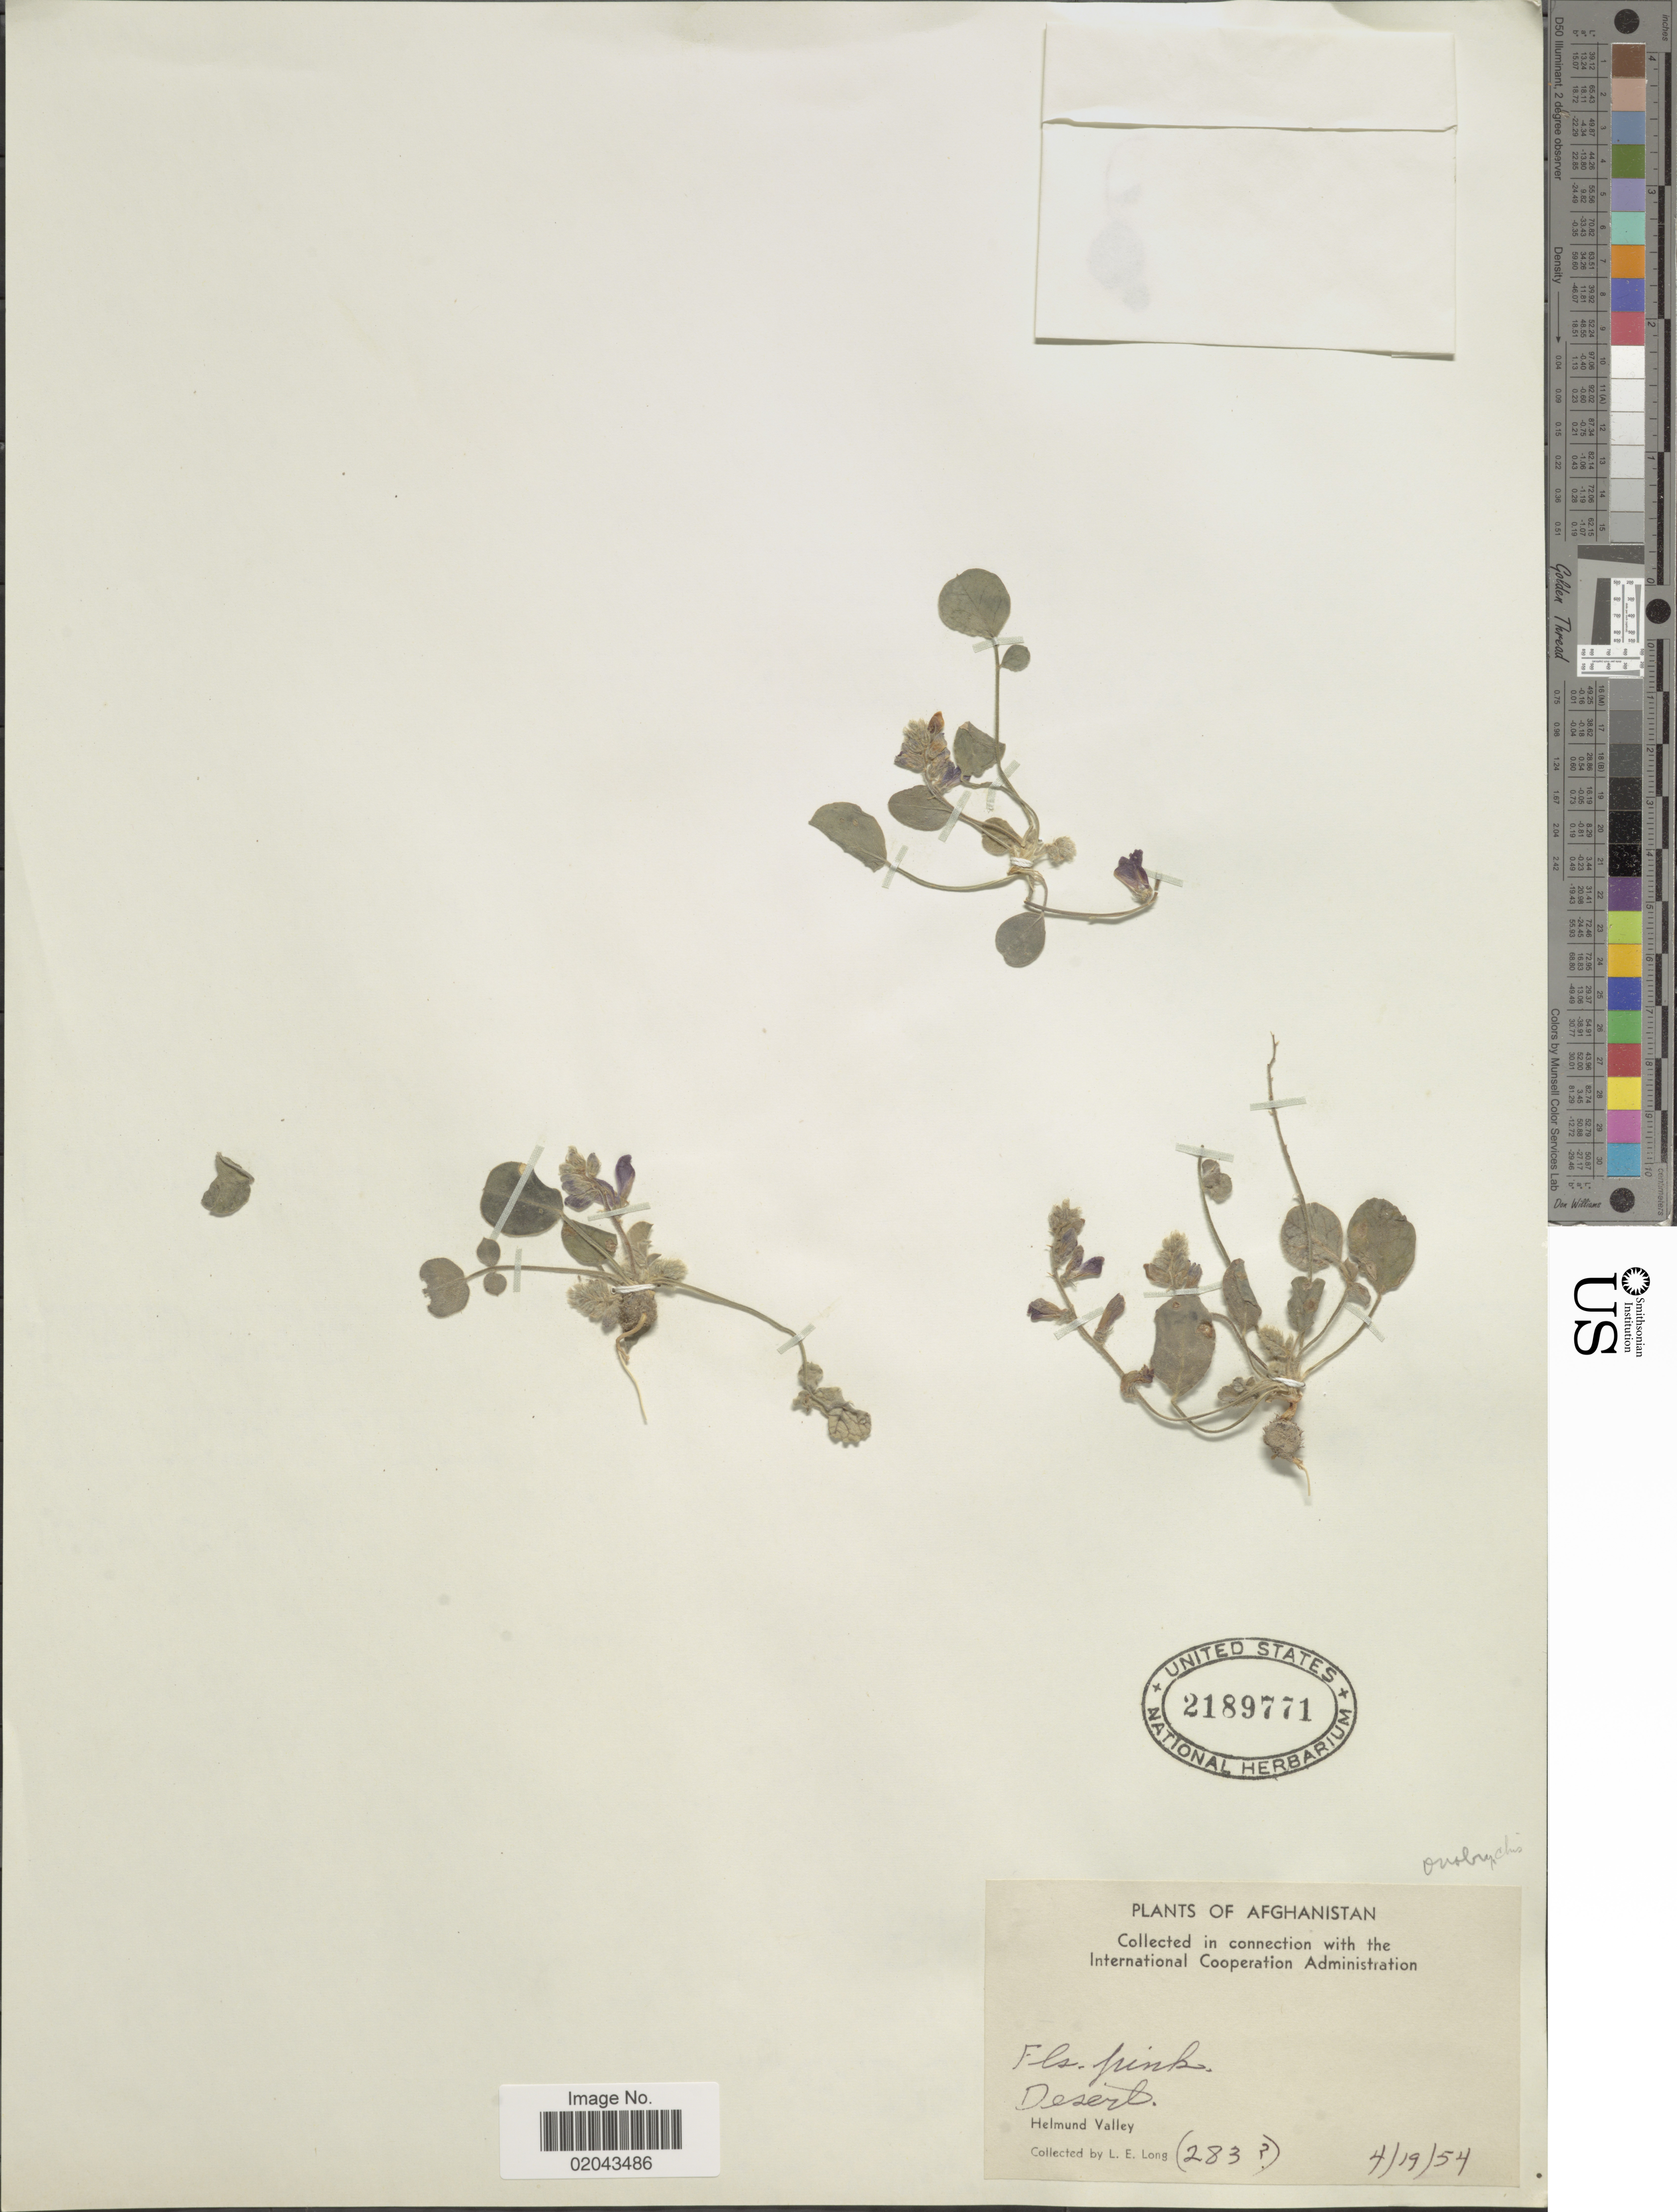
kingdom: Plantae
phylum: Tracheophyta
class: Magnoliopsida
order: Fabales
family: Fabaceae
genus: Onobrychis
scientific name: Onobrychis sp.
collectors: L. E. Long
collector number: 283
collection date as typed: Transcribed d/m/y: 19/4/54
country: Afghanistan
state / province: Helmand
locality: Desert, Helmund Valley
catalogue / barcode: US 2189771